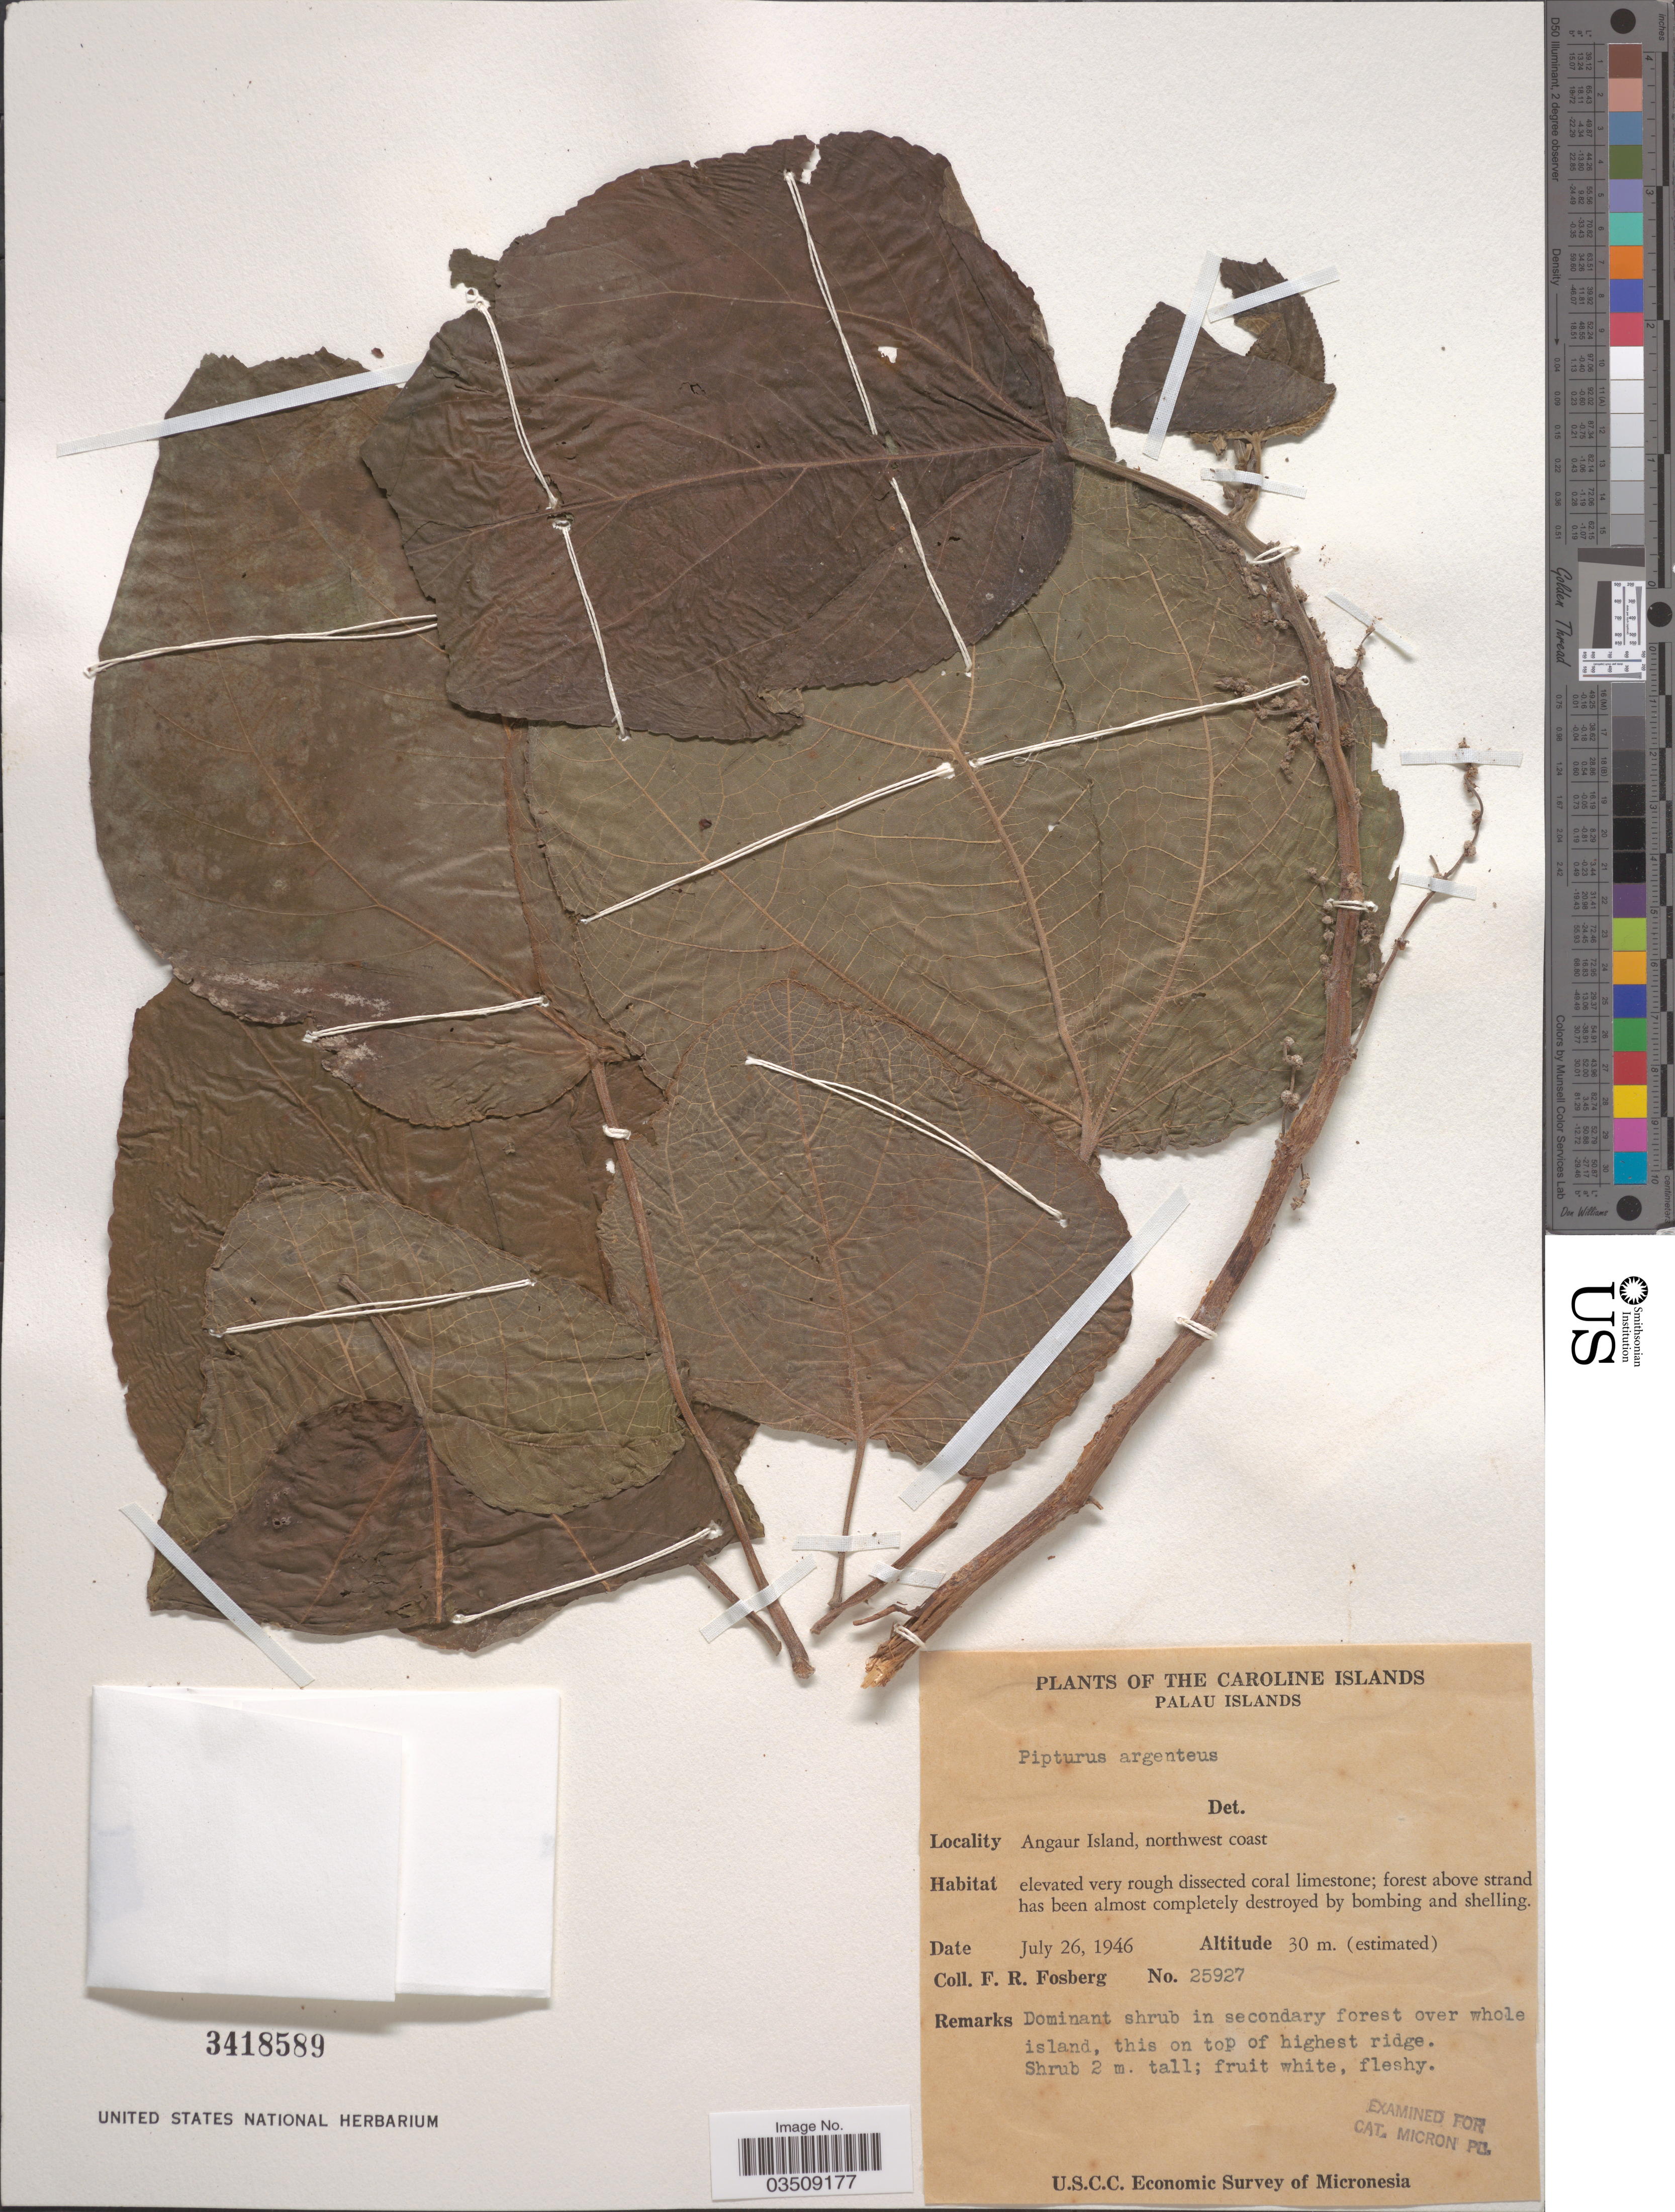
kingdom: Plantae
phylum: Tracheophyta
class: Magnoliopsida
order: Rosales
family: Urticaceae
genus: Pipturus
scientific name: Pipturus argenteus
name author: (G. Forst.) Wedd.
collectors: F. R. Fosberg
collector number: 25927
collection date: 1946-07-26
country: Palau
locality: Caroline Islands. Palau Islands. Angaur Island, northwest coast.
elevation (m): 30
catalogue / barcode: US 3418589